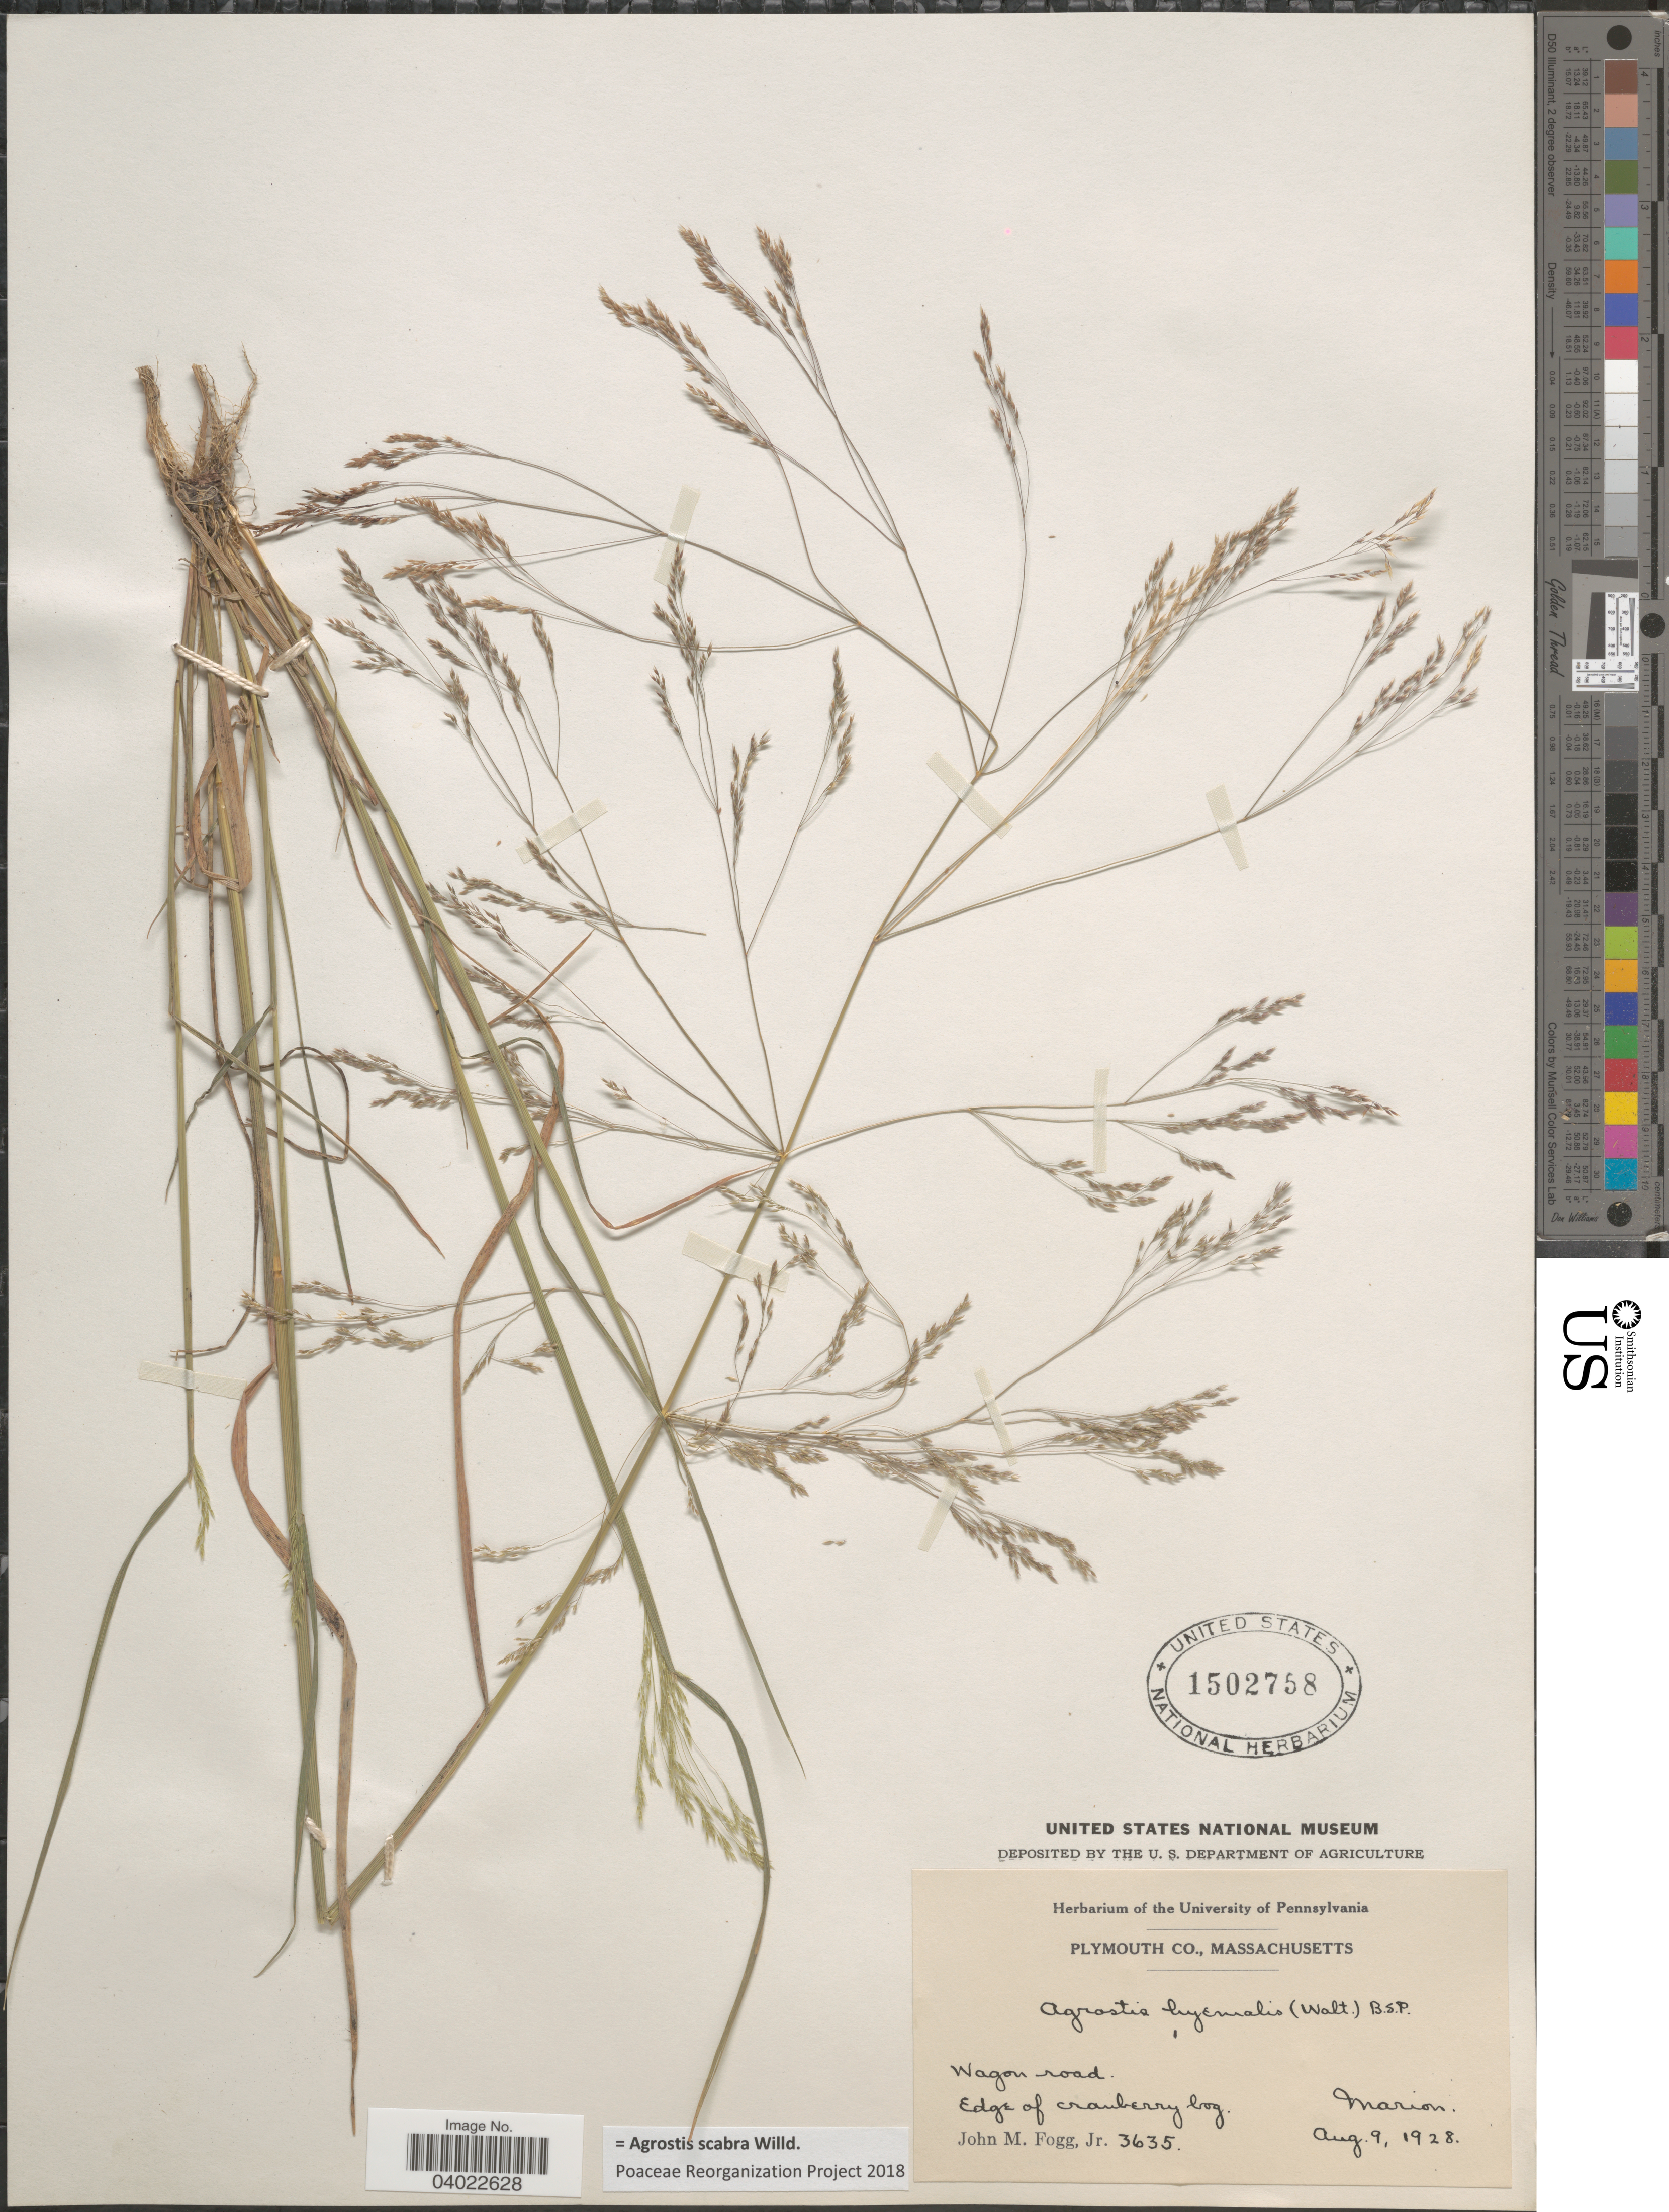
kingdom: Plantae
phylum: Tracheophyta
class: Liliopsida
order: Poales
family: Poaceae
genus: Agrostis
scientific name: Agrostis scabra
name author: Willd.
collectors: J. Fogg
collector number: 3635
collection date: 1928-08-09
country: United States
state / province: Massachusetts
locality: Plymouth Co. Wagon road. Marion.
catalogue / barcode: US 1502758